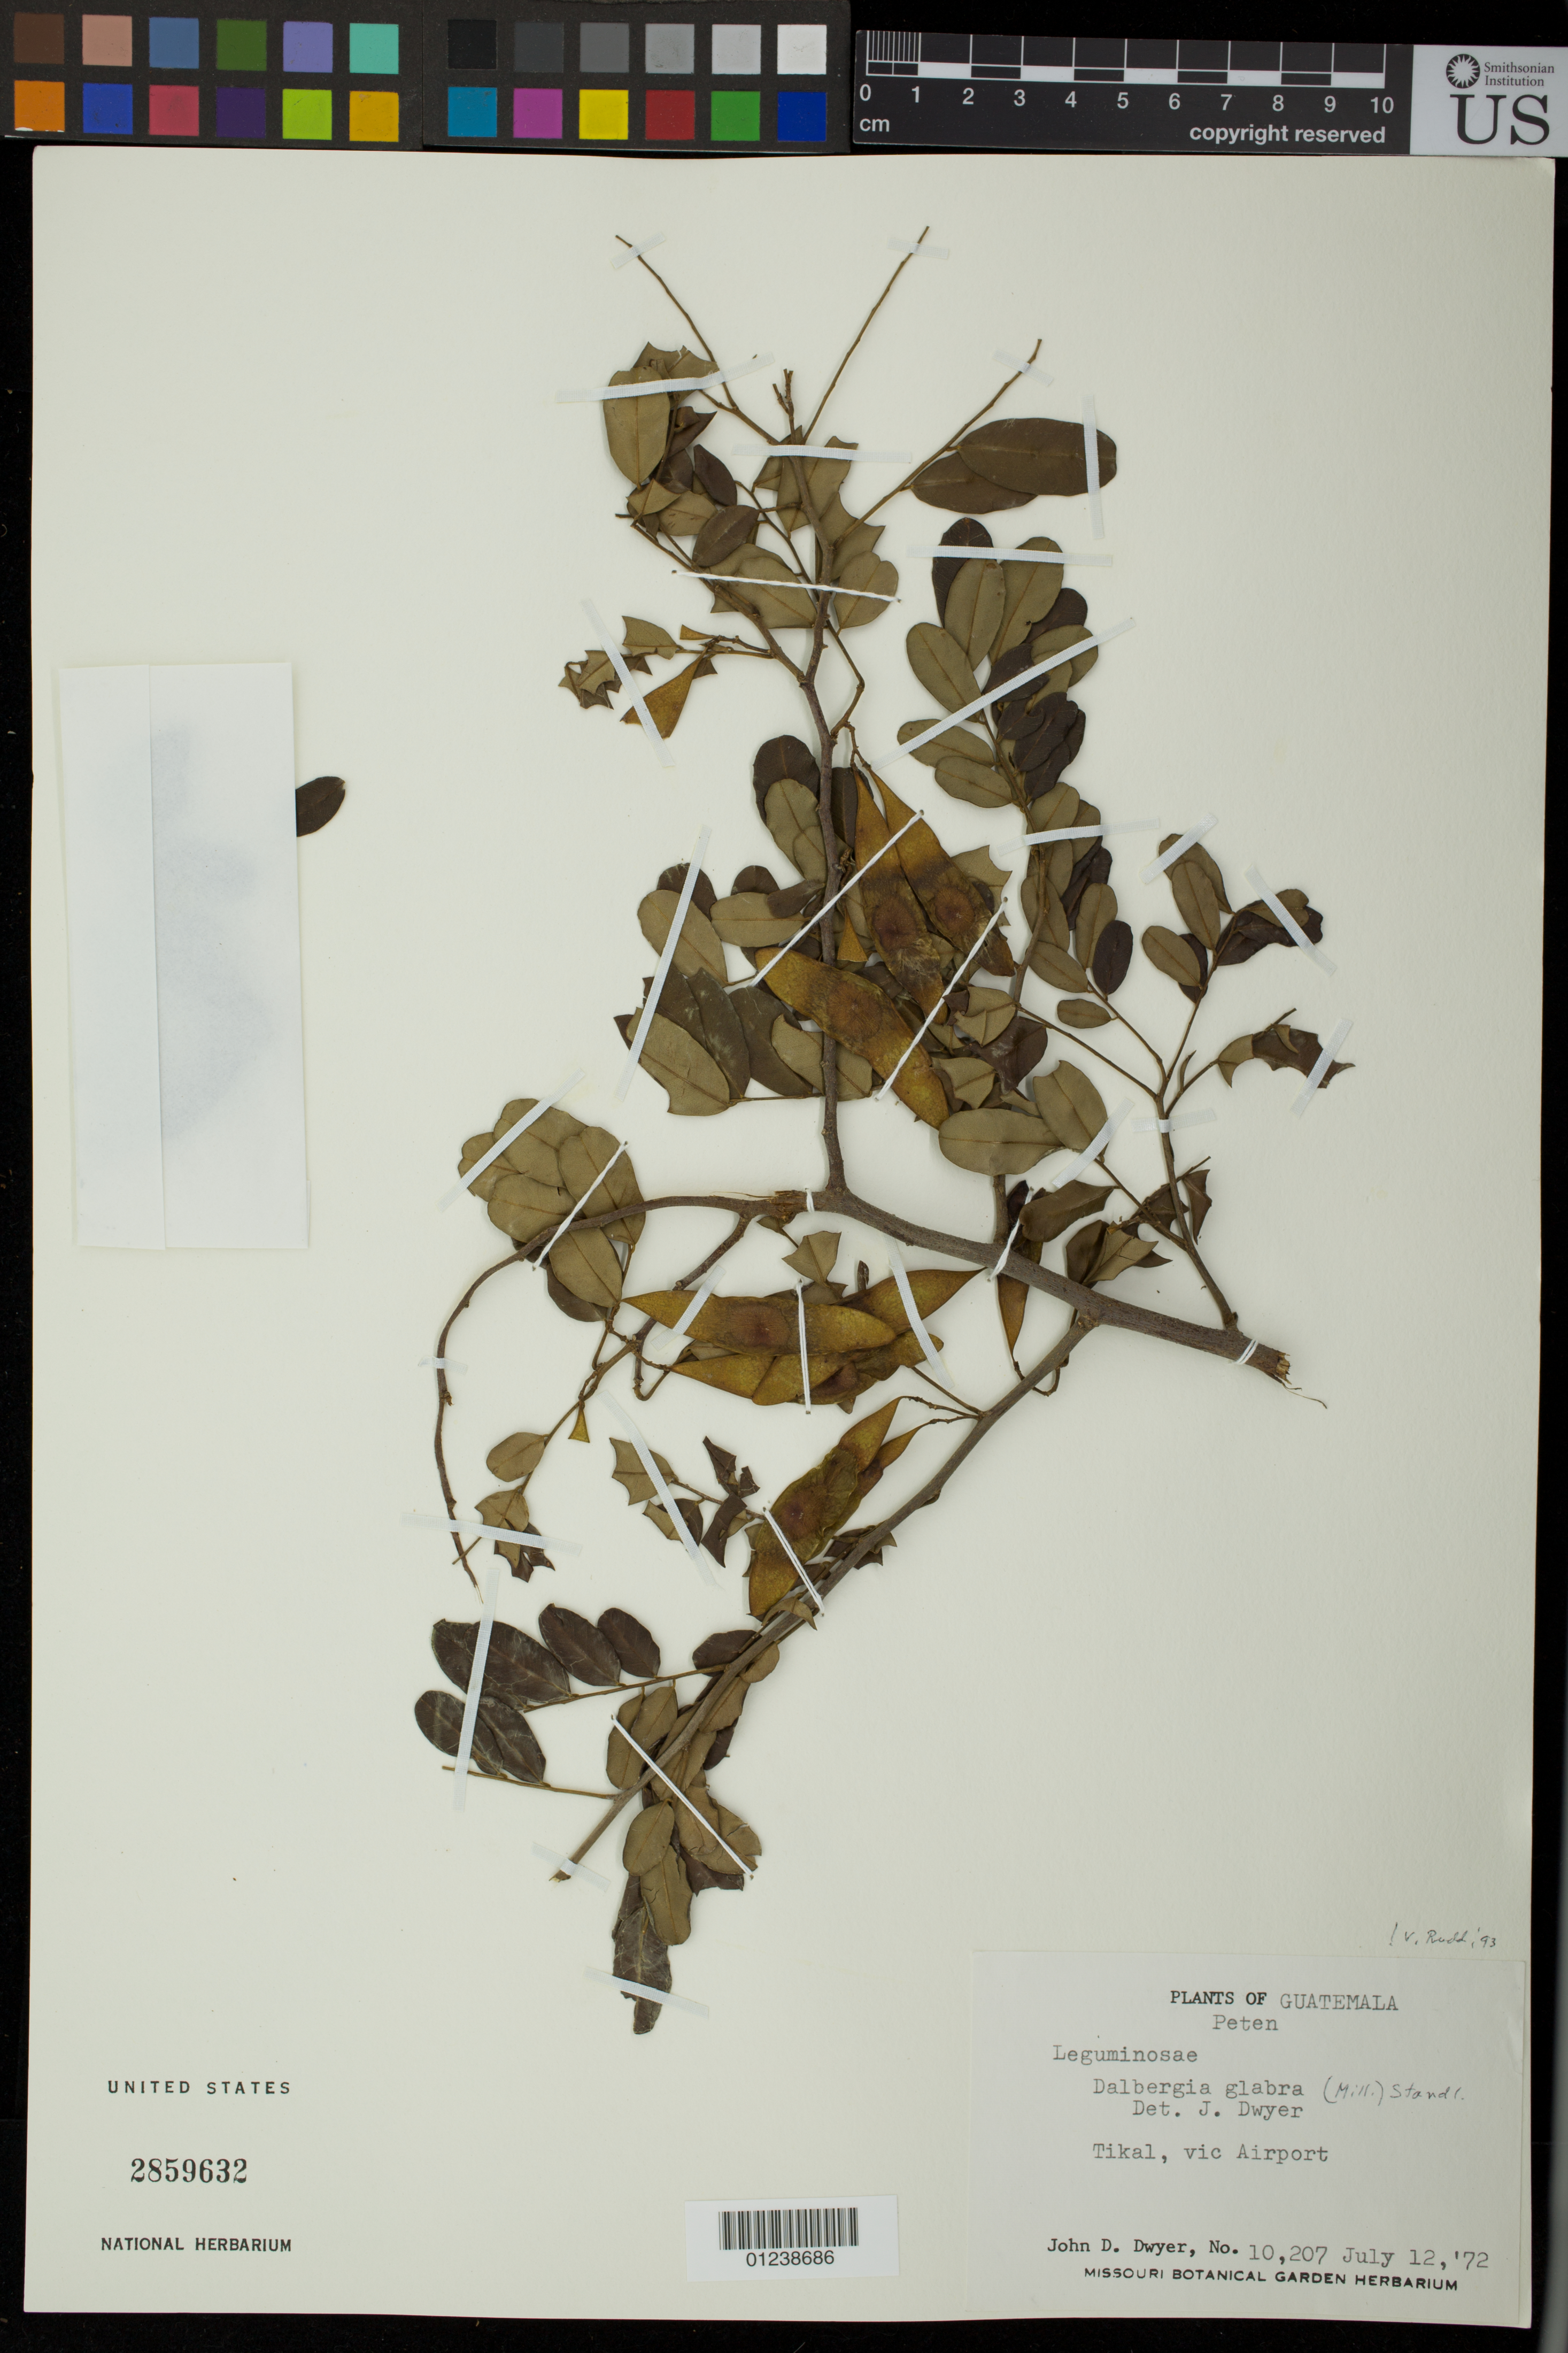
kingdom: Plantae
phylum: Tracheophyta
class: Magnoliopsida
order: Fabales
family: Fabaceae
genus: Dalbergia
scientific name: Dalbergia glabra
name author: (Mill.) Standl.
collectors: J. D. Dwyer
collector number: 10,207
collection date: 1972-07-12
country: Guatemala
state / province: El Petén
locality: Tikal, vic Airport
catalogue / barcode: US 2859632